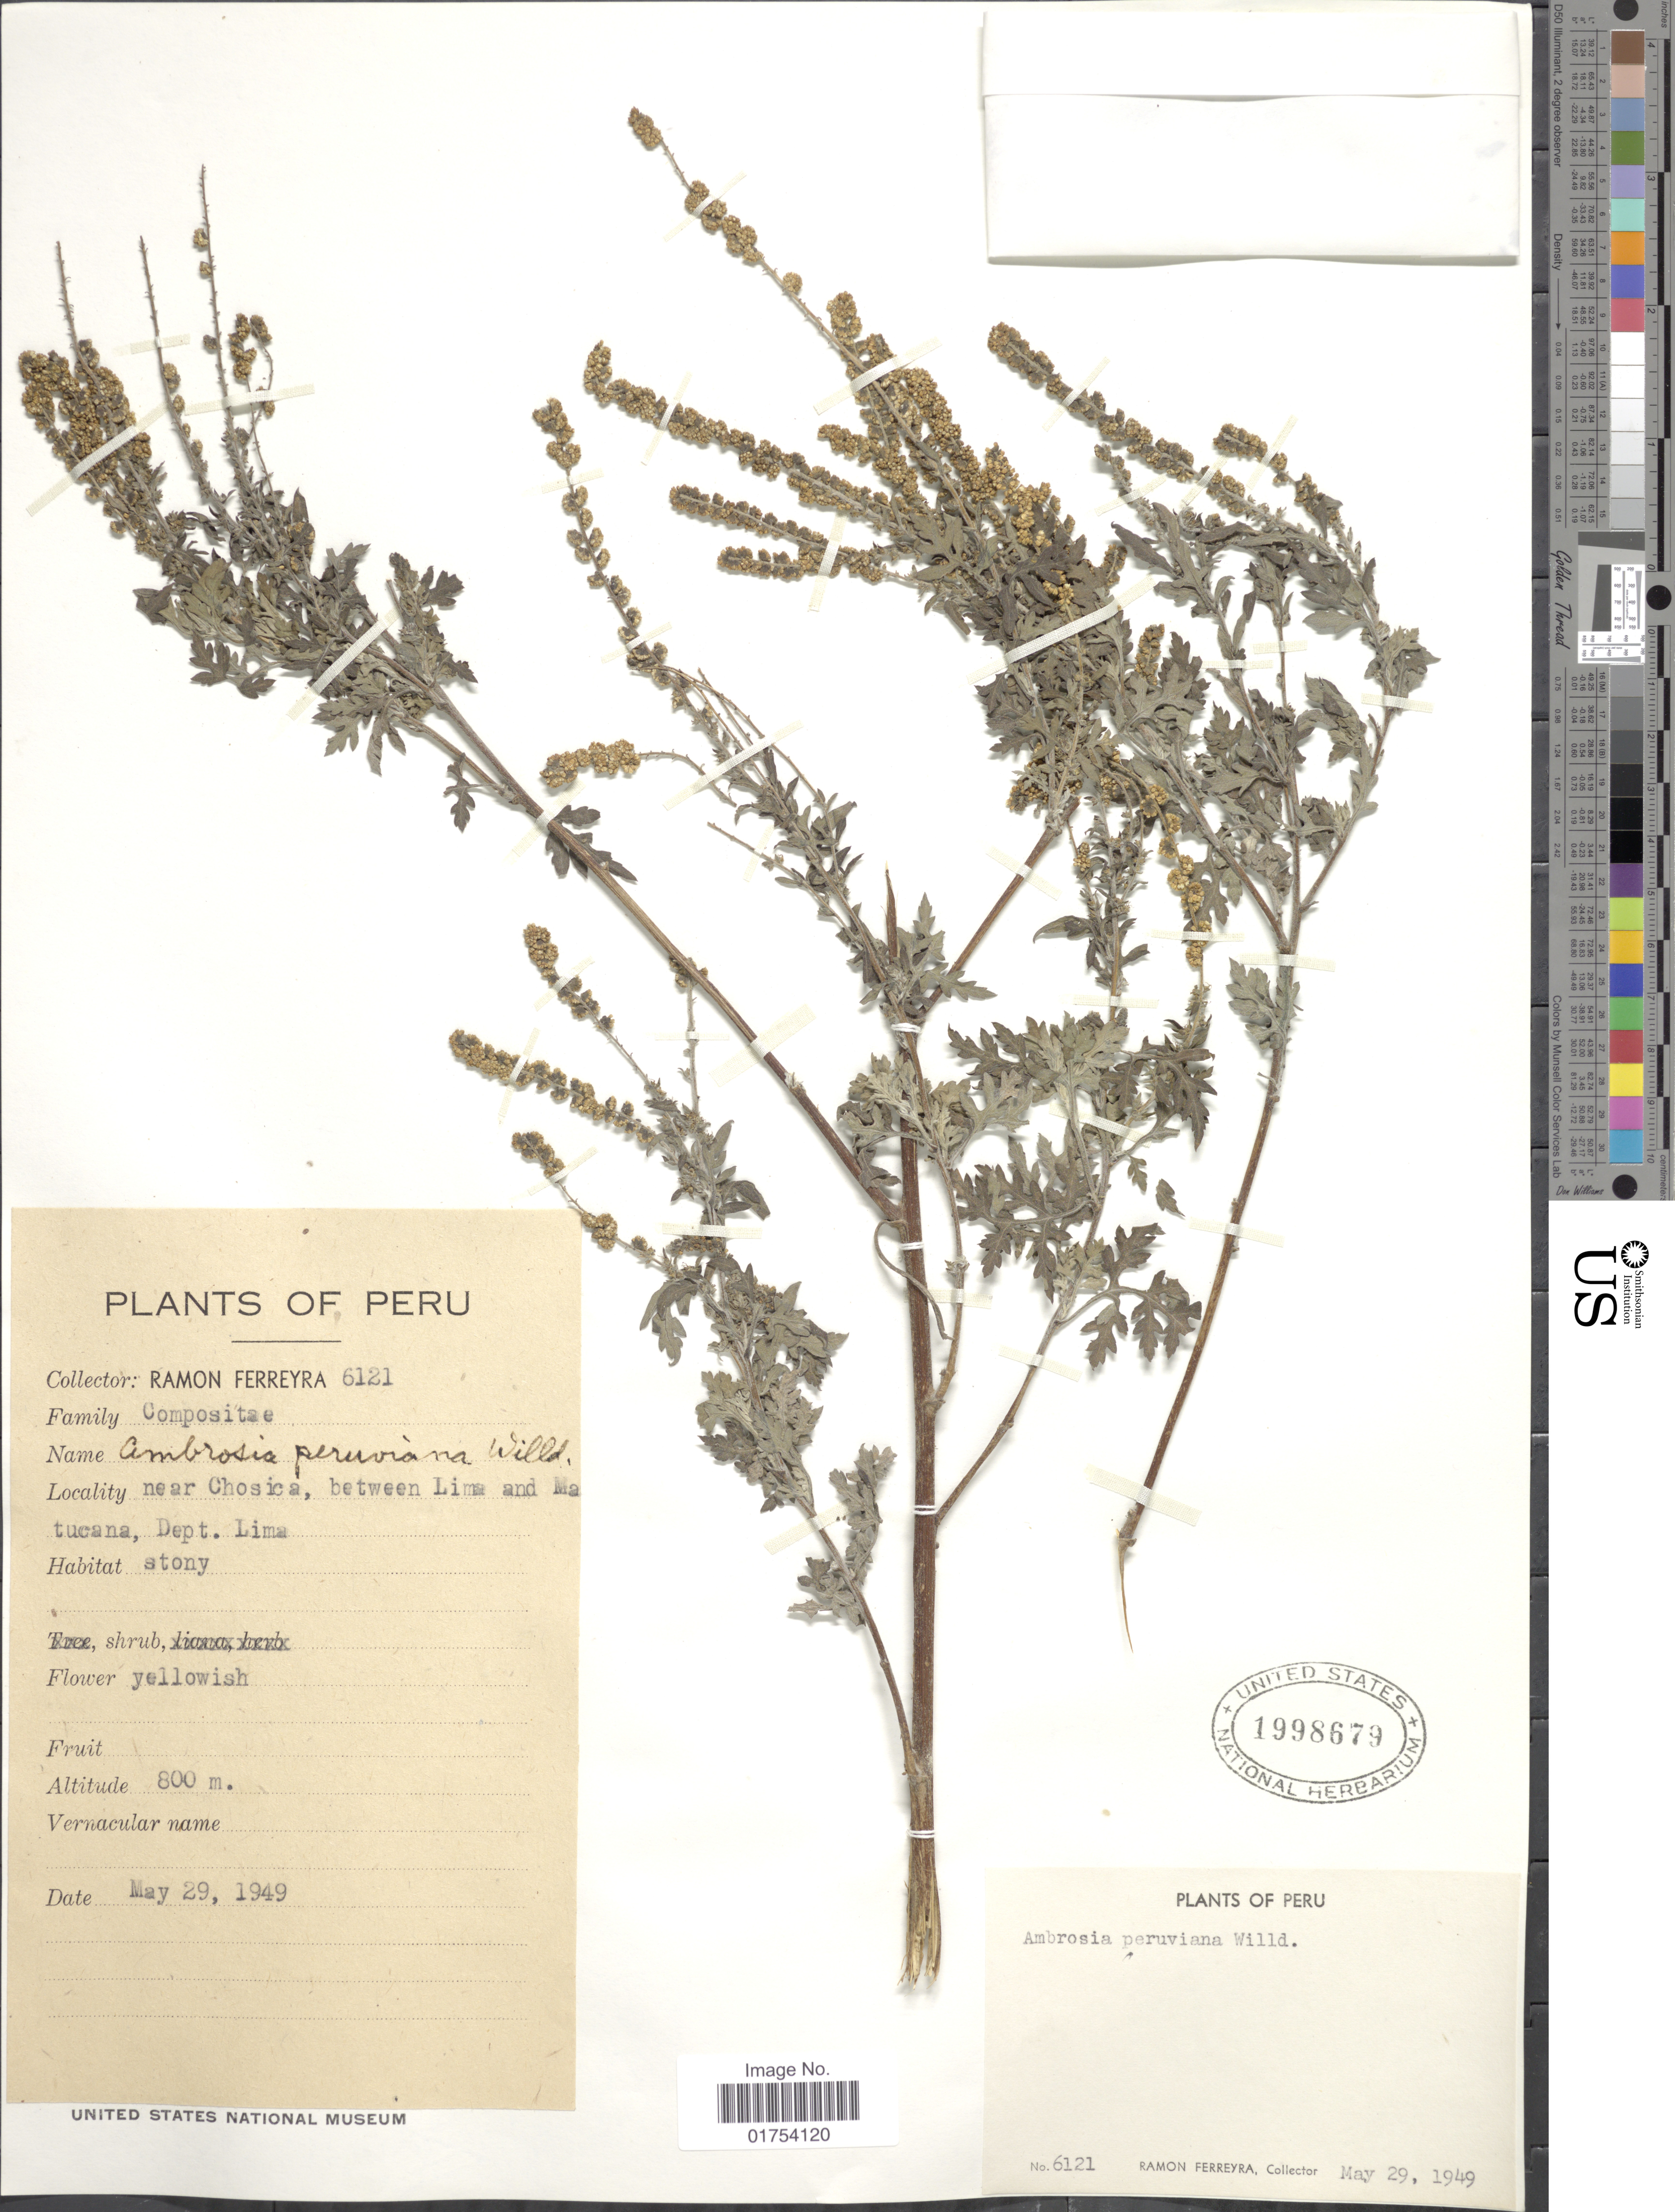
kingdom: Plantae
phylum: Tracheophyta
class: Magnoliopsida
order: Asterales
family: Asteraceae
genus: Ambrosia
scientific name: Ambrosia peruviana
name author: Willd.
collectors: R. A. Ferreyra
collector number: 6121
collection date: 1949-05-29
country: Peru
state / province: Lima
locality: Near Chosica, between Lima and Matucana, Dept. Lima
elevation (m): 800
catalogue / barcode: US 1998679